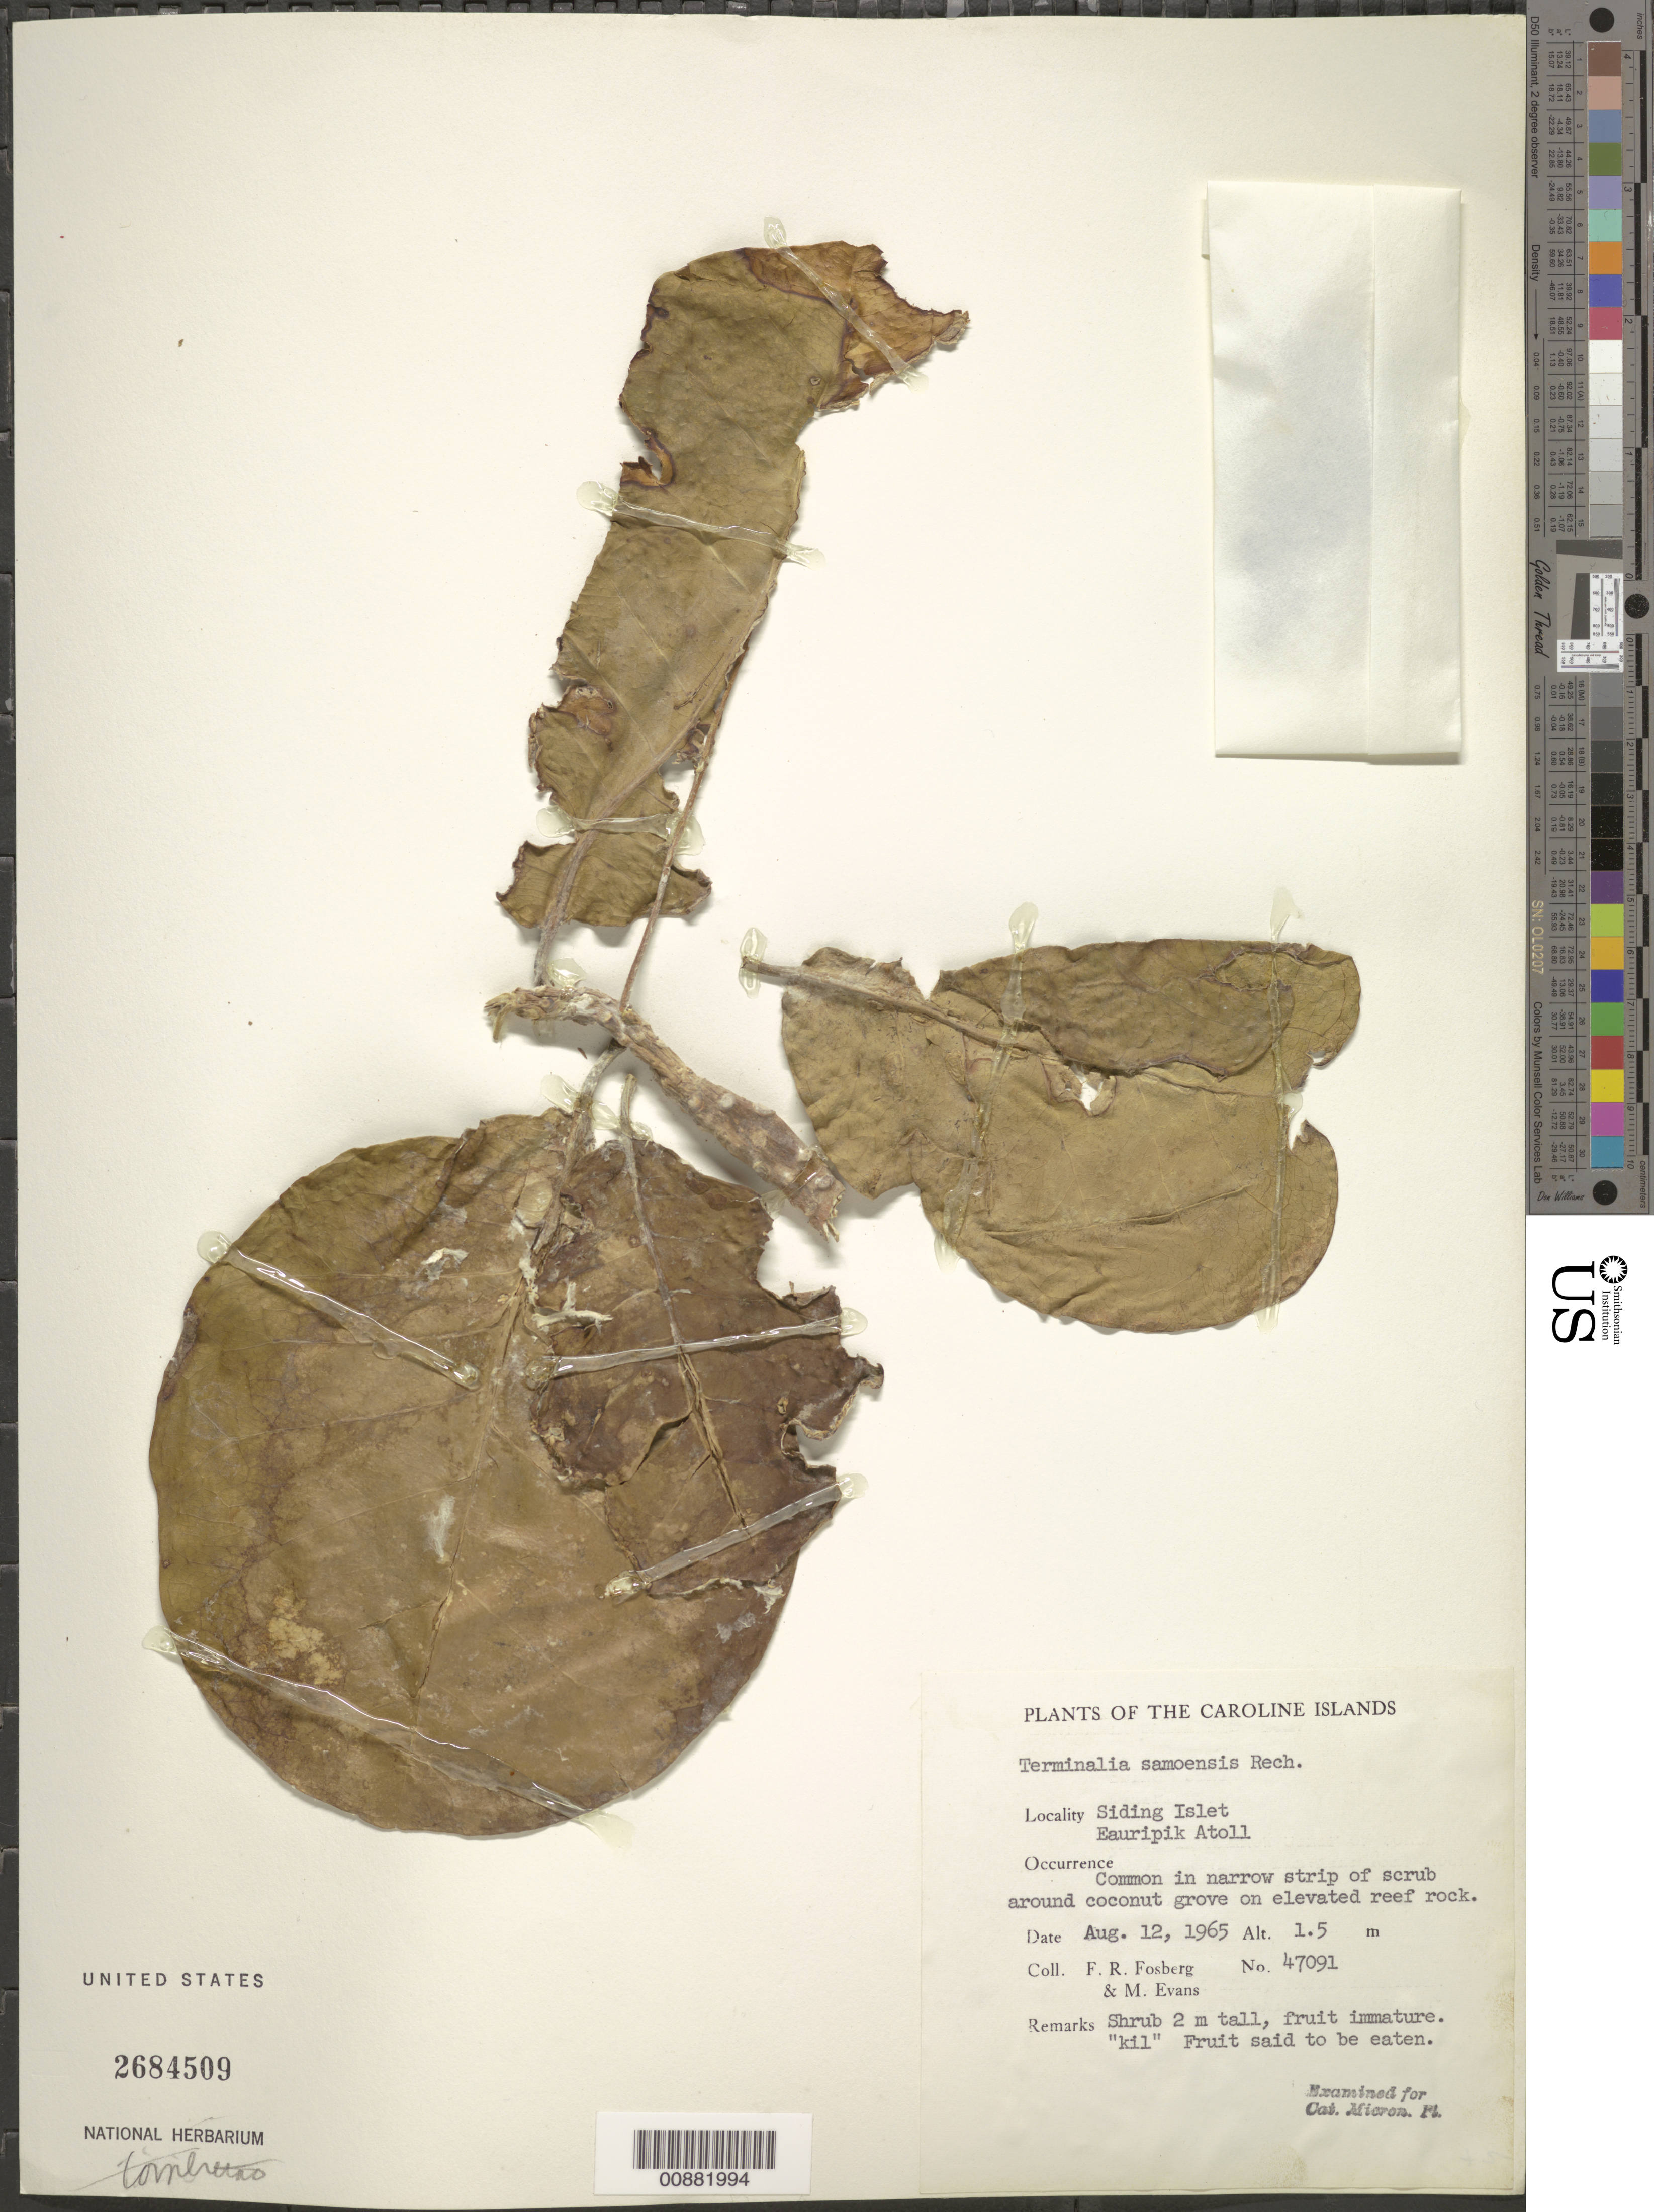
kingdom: Plantae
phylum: Tracheophyta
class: Magnoliopsida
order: Myrtales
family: Combretaceae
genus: Terminalia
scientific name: Terminalia samoensis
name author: Rech.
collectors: F. R. Fosberg & M. Evans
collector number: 47091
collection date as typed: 12 Aug 1965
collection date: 1965-08-12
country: Micronesia, Federated States of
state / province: Yap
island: Eauripik Atoll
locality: Siding Islet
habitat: Common in narrow strip of scrub around coconut grove on elevated reef rock.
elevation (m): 1.5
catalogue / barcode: US 2684509